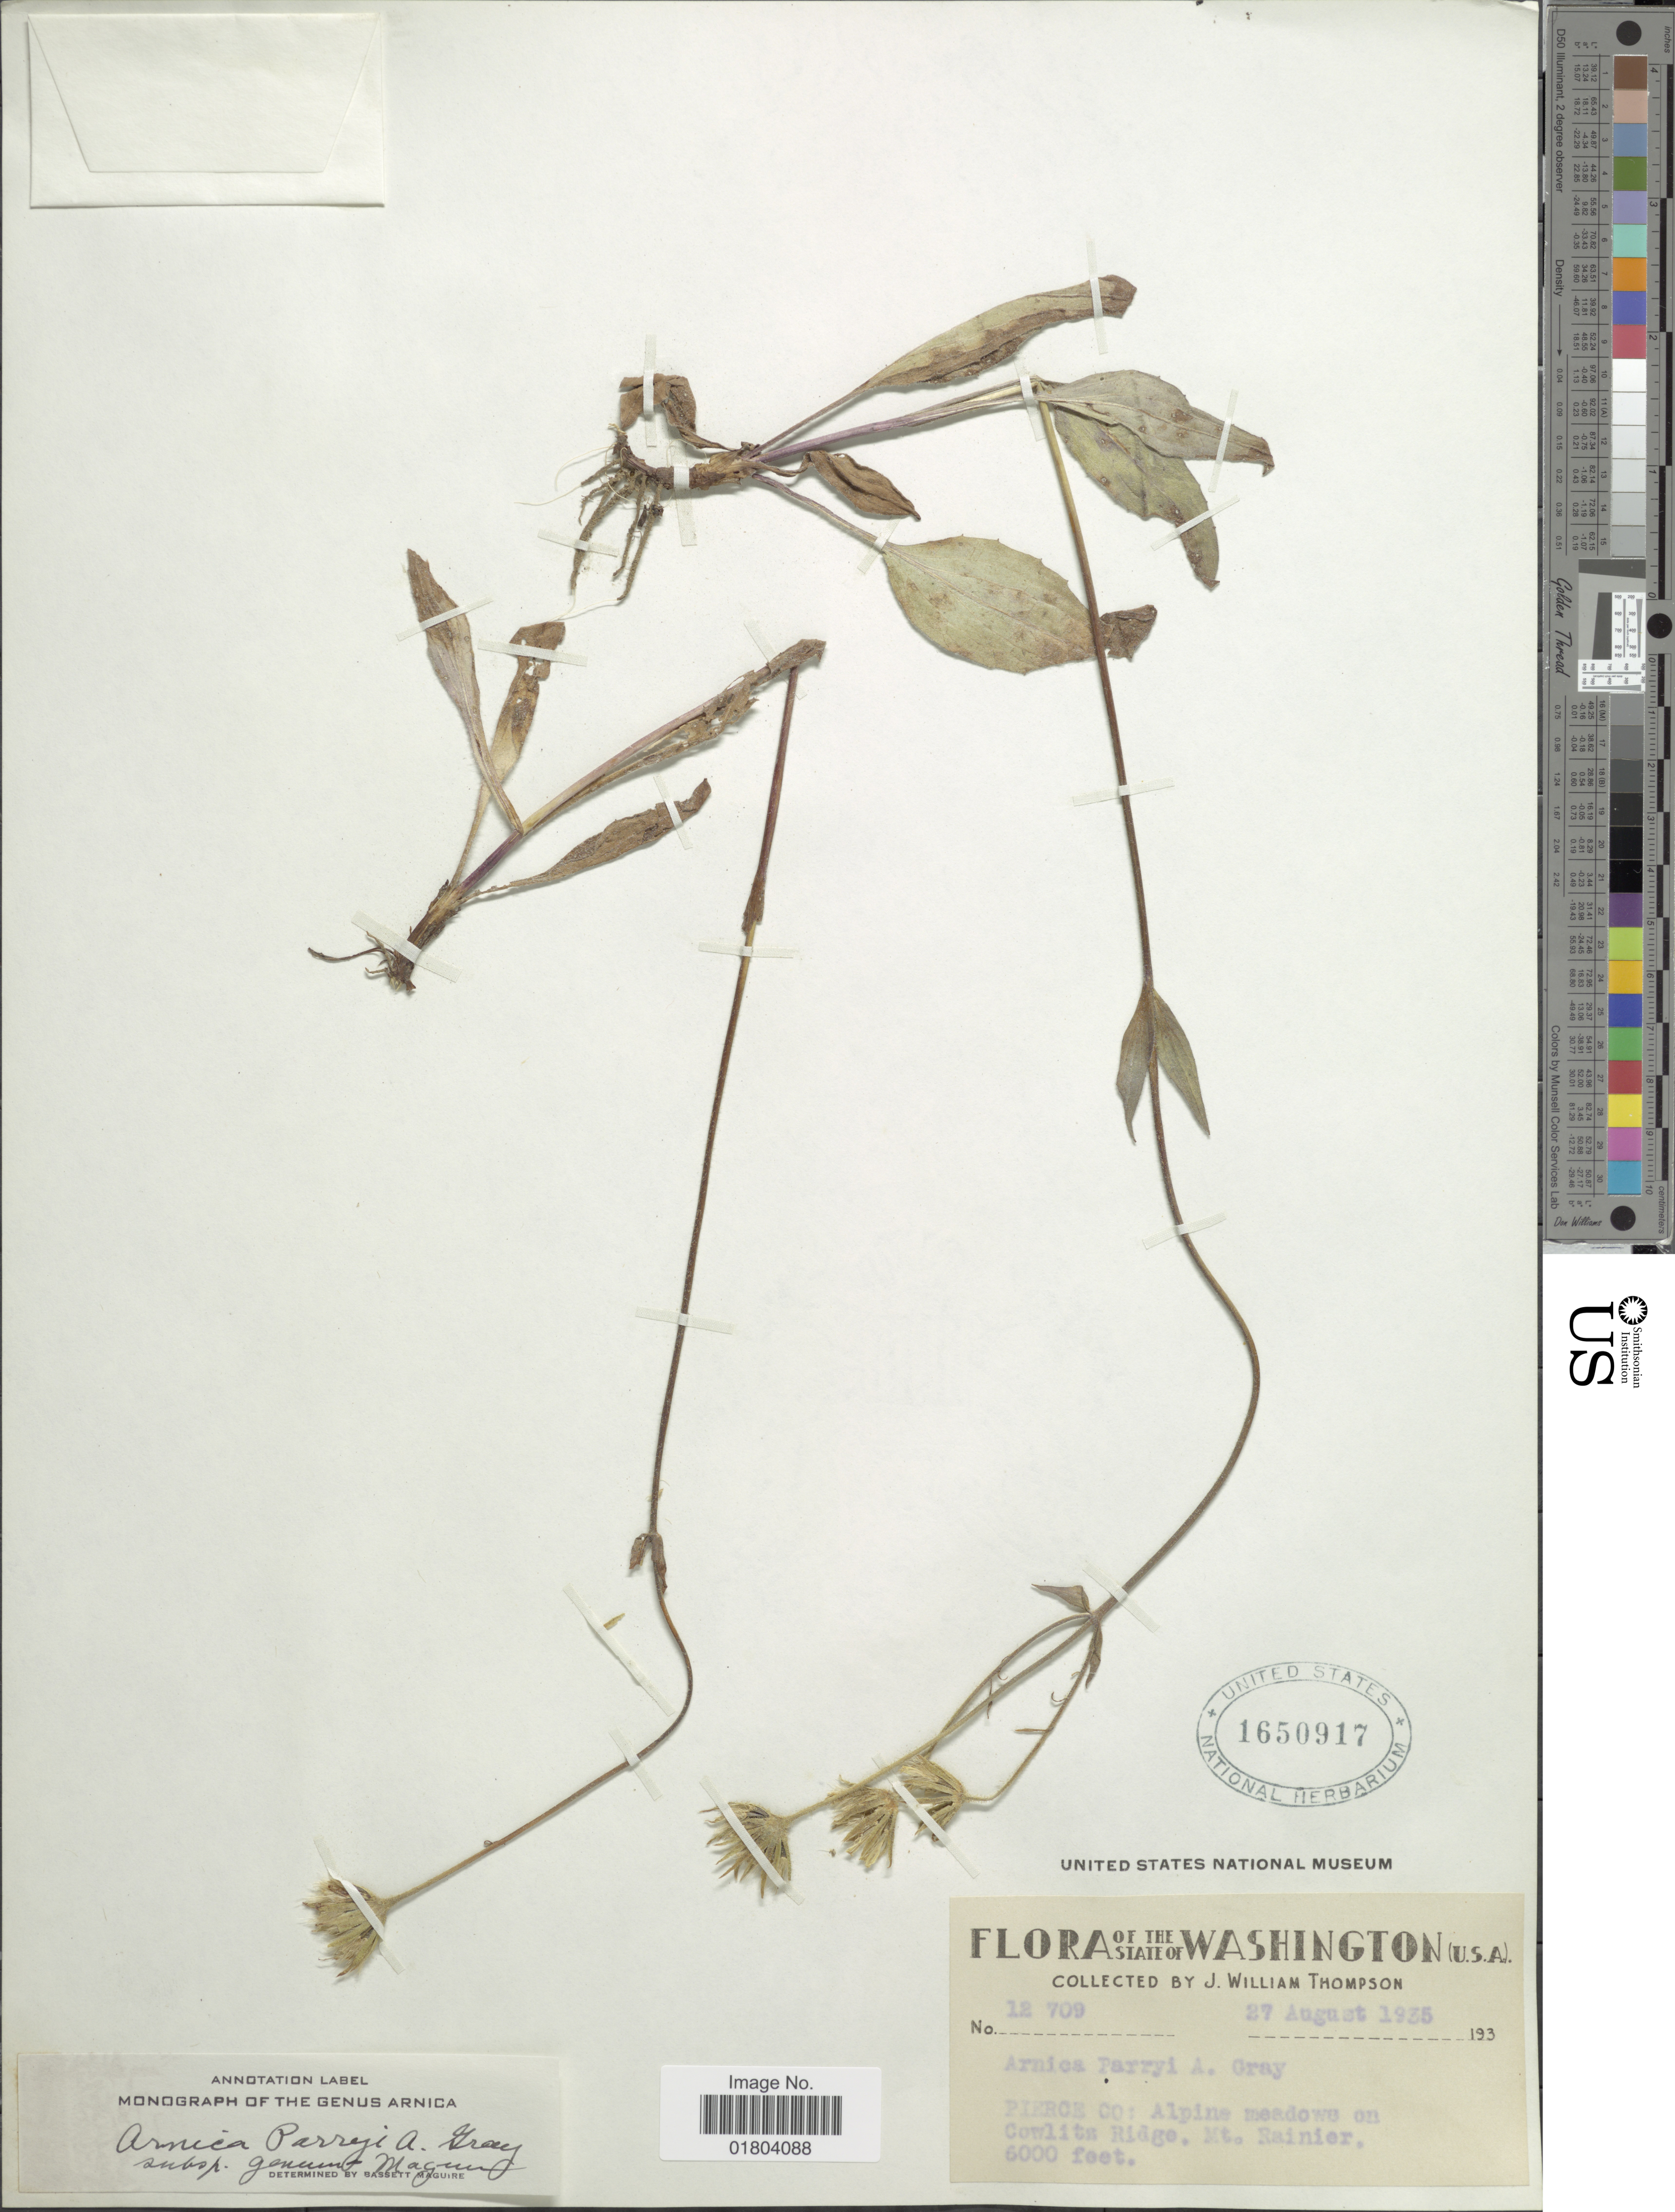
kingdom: Plantae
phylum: Tracheophyta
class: Magnoliopsida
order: Asterales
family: Asteraceae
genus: Arnica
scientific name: Arnica parryi subsp. genuina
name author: Maguire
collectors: J. W. Thompson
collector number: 12709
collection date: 1935-08-27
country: United States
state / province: Washington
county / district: Pierce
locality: Pierce Co: Alpine meadow on Cowlits Ridge Mt Rainier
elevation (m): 1829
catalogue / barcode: US 1650917